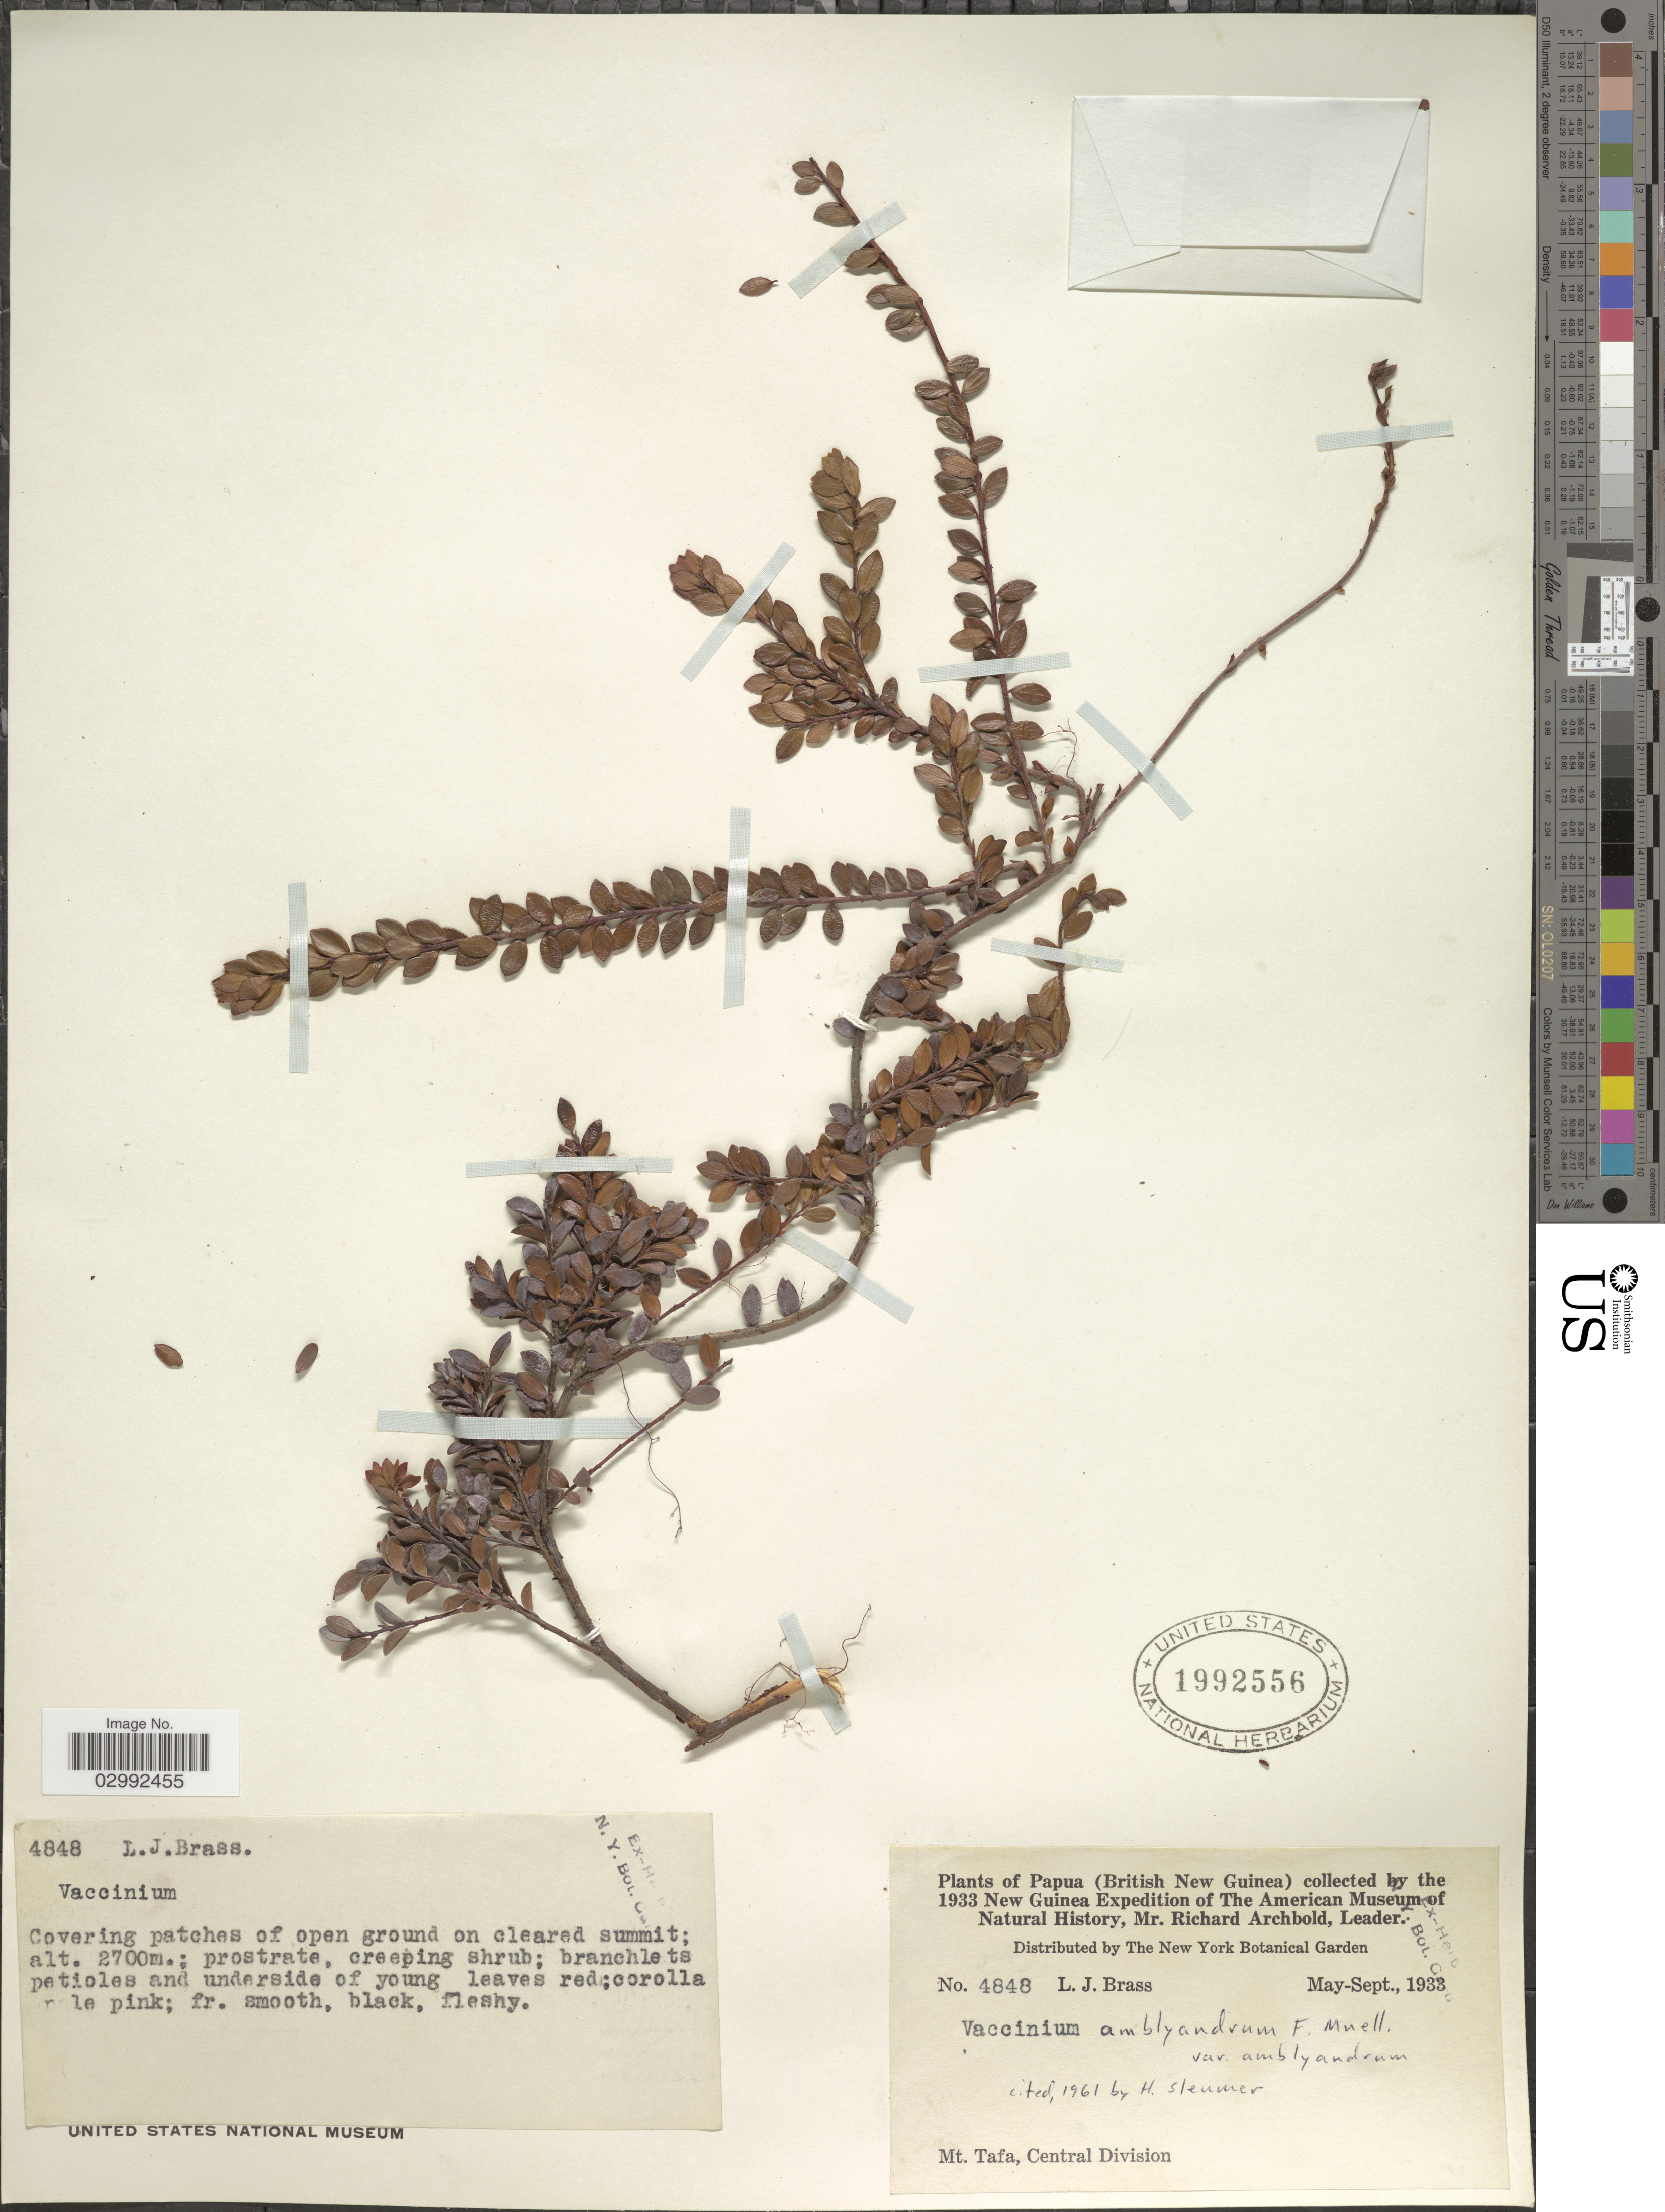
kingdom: Plantae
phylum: Tracheophyta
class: Magnoliopsida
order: Ericales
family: Ericaceae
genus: Vaccinium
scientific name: Vaccinium amblyandrum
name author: F. Muell.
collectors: L. J. Brass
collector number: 4848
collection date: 1933-05/1933-09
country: Papua New Guinea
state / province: Central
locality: Papua (British New Guinea), Mt. Tafa, Central Division.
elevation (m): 2700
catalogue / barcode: US 1992556